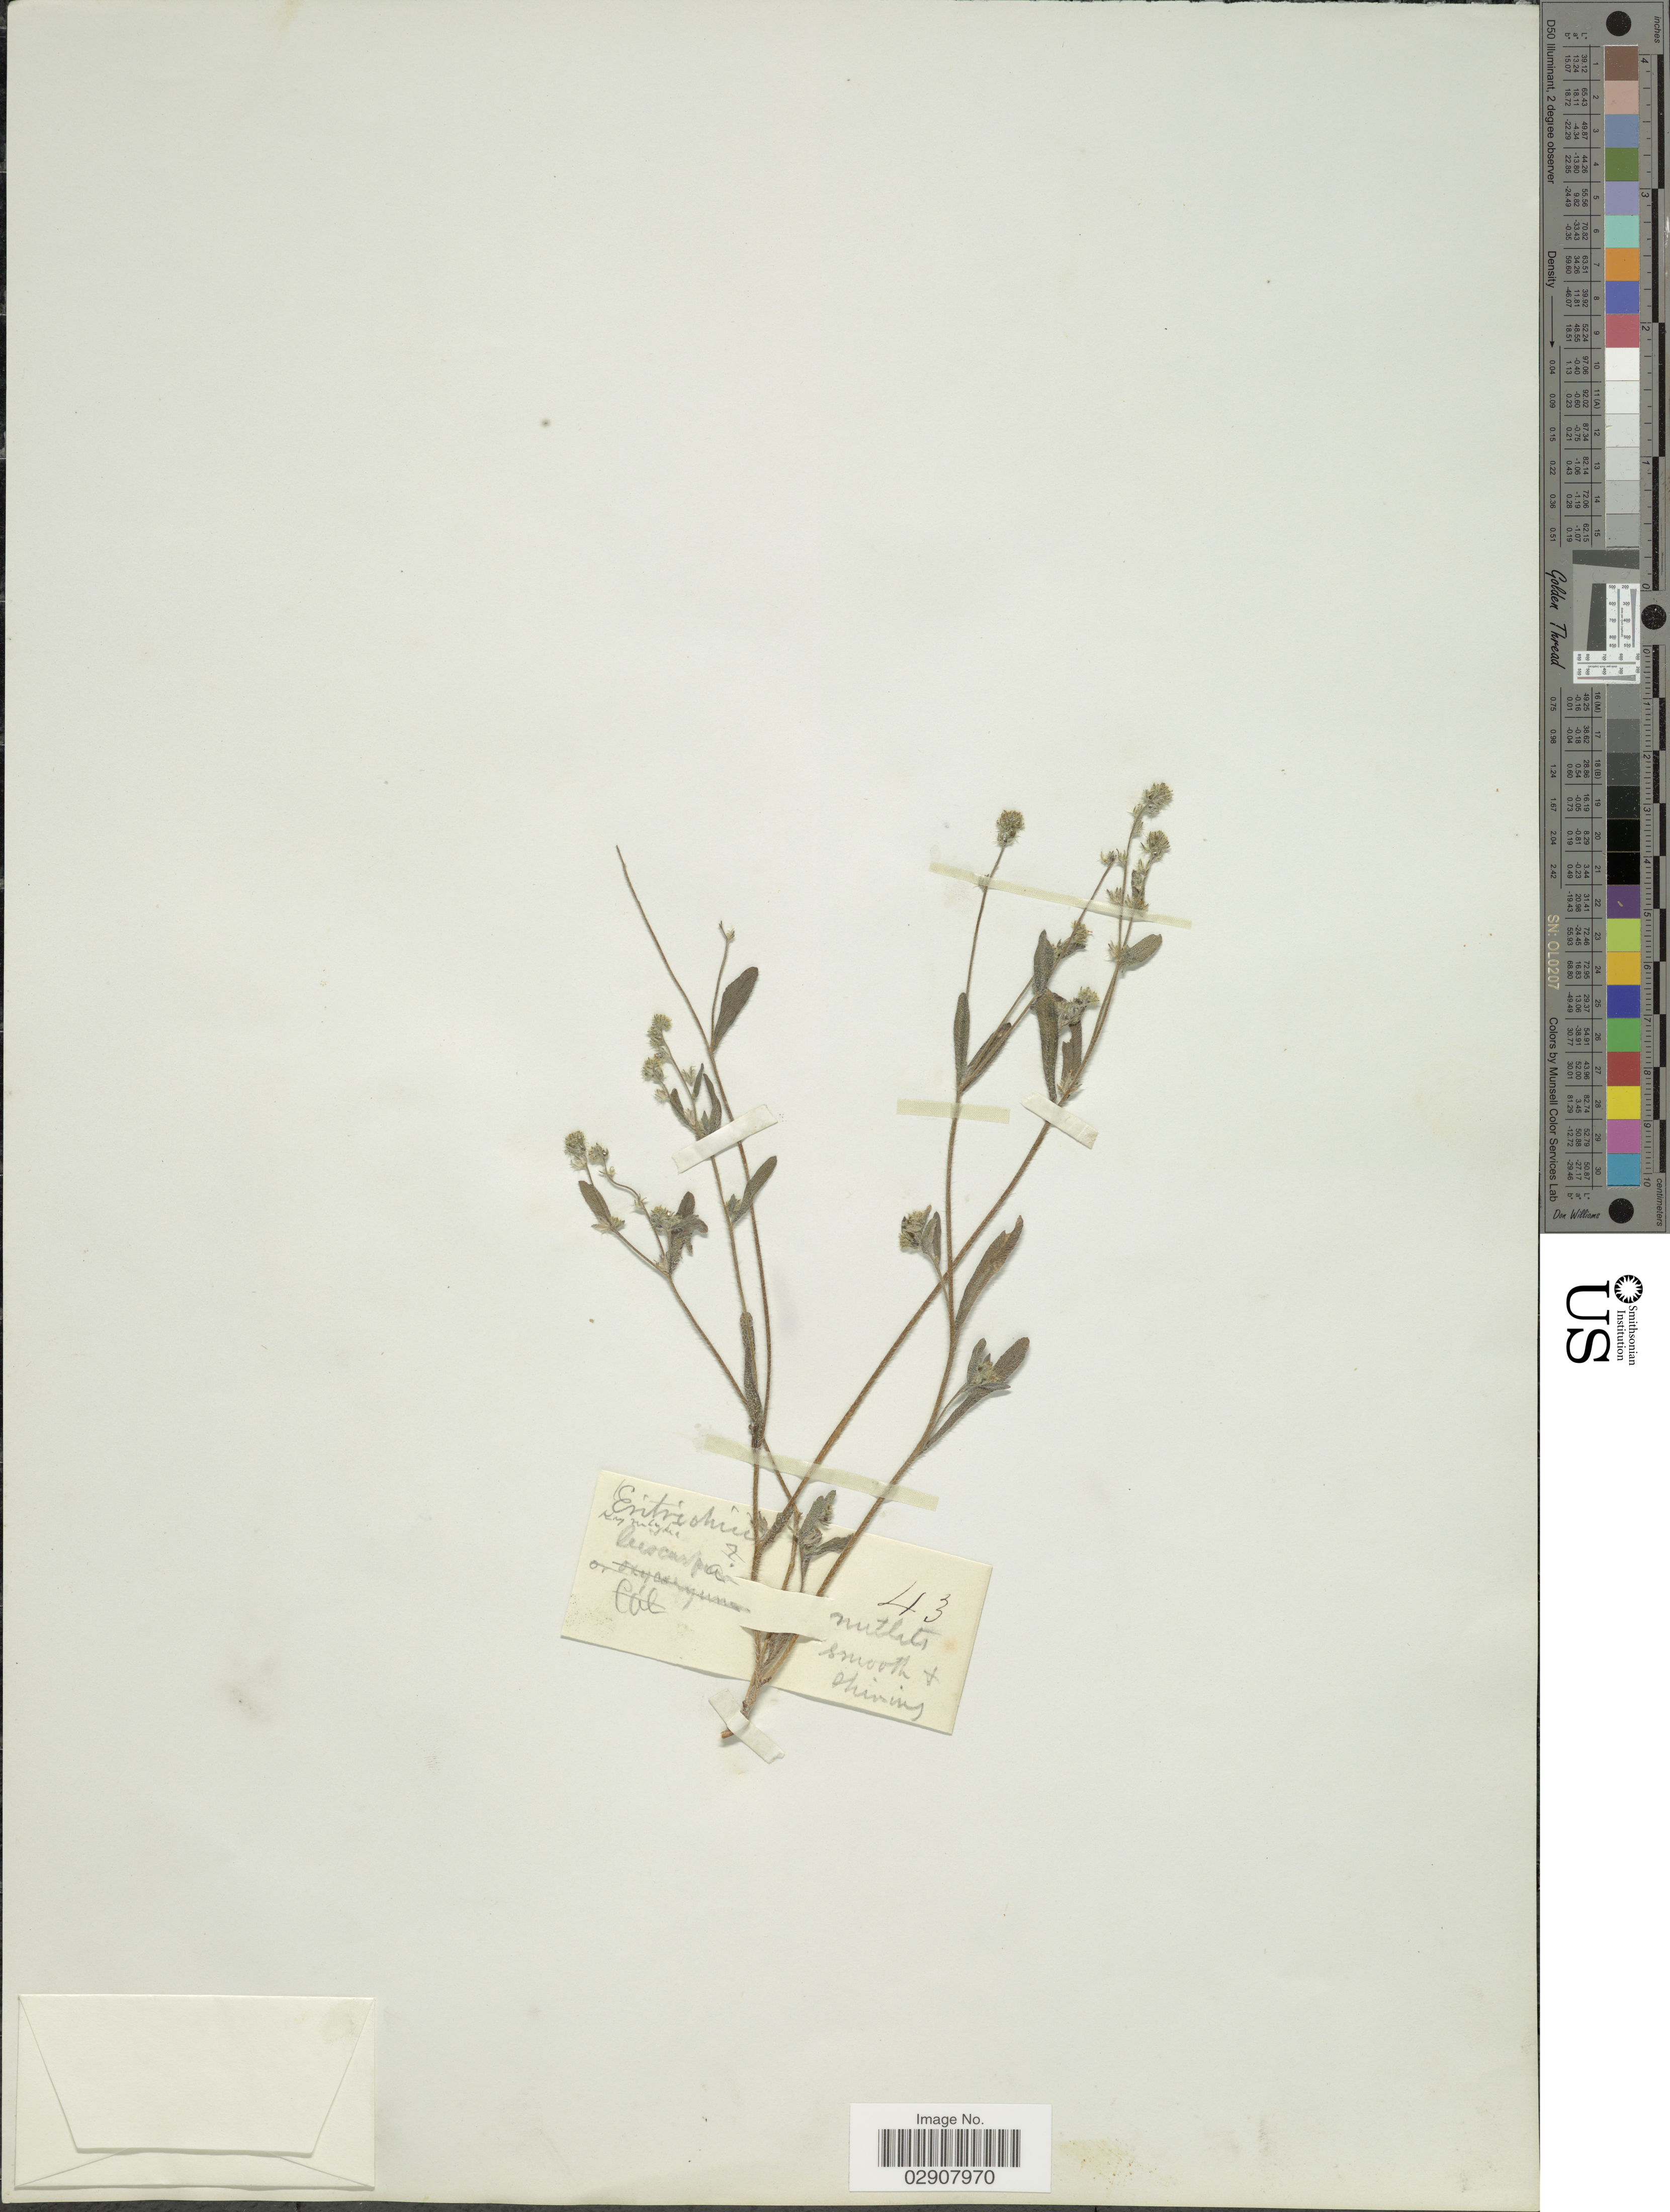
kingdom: Plantae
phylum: Tracheophyta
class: Magnoliopsida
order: Boraginales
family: Boraginaceae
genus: Cryptantha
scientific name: Cryptantha leiocarpa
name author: (Fisch. & C.A. Mey.) Greene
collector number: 43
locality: Entre Shiu [interpreted].